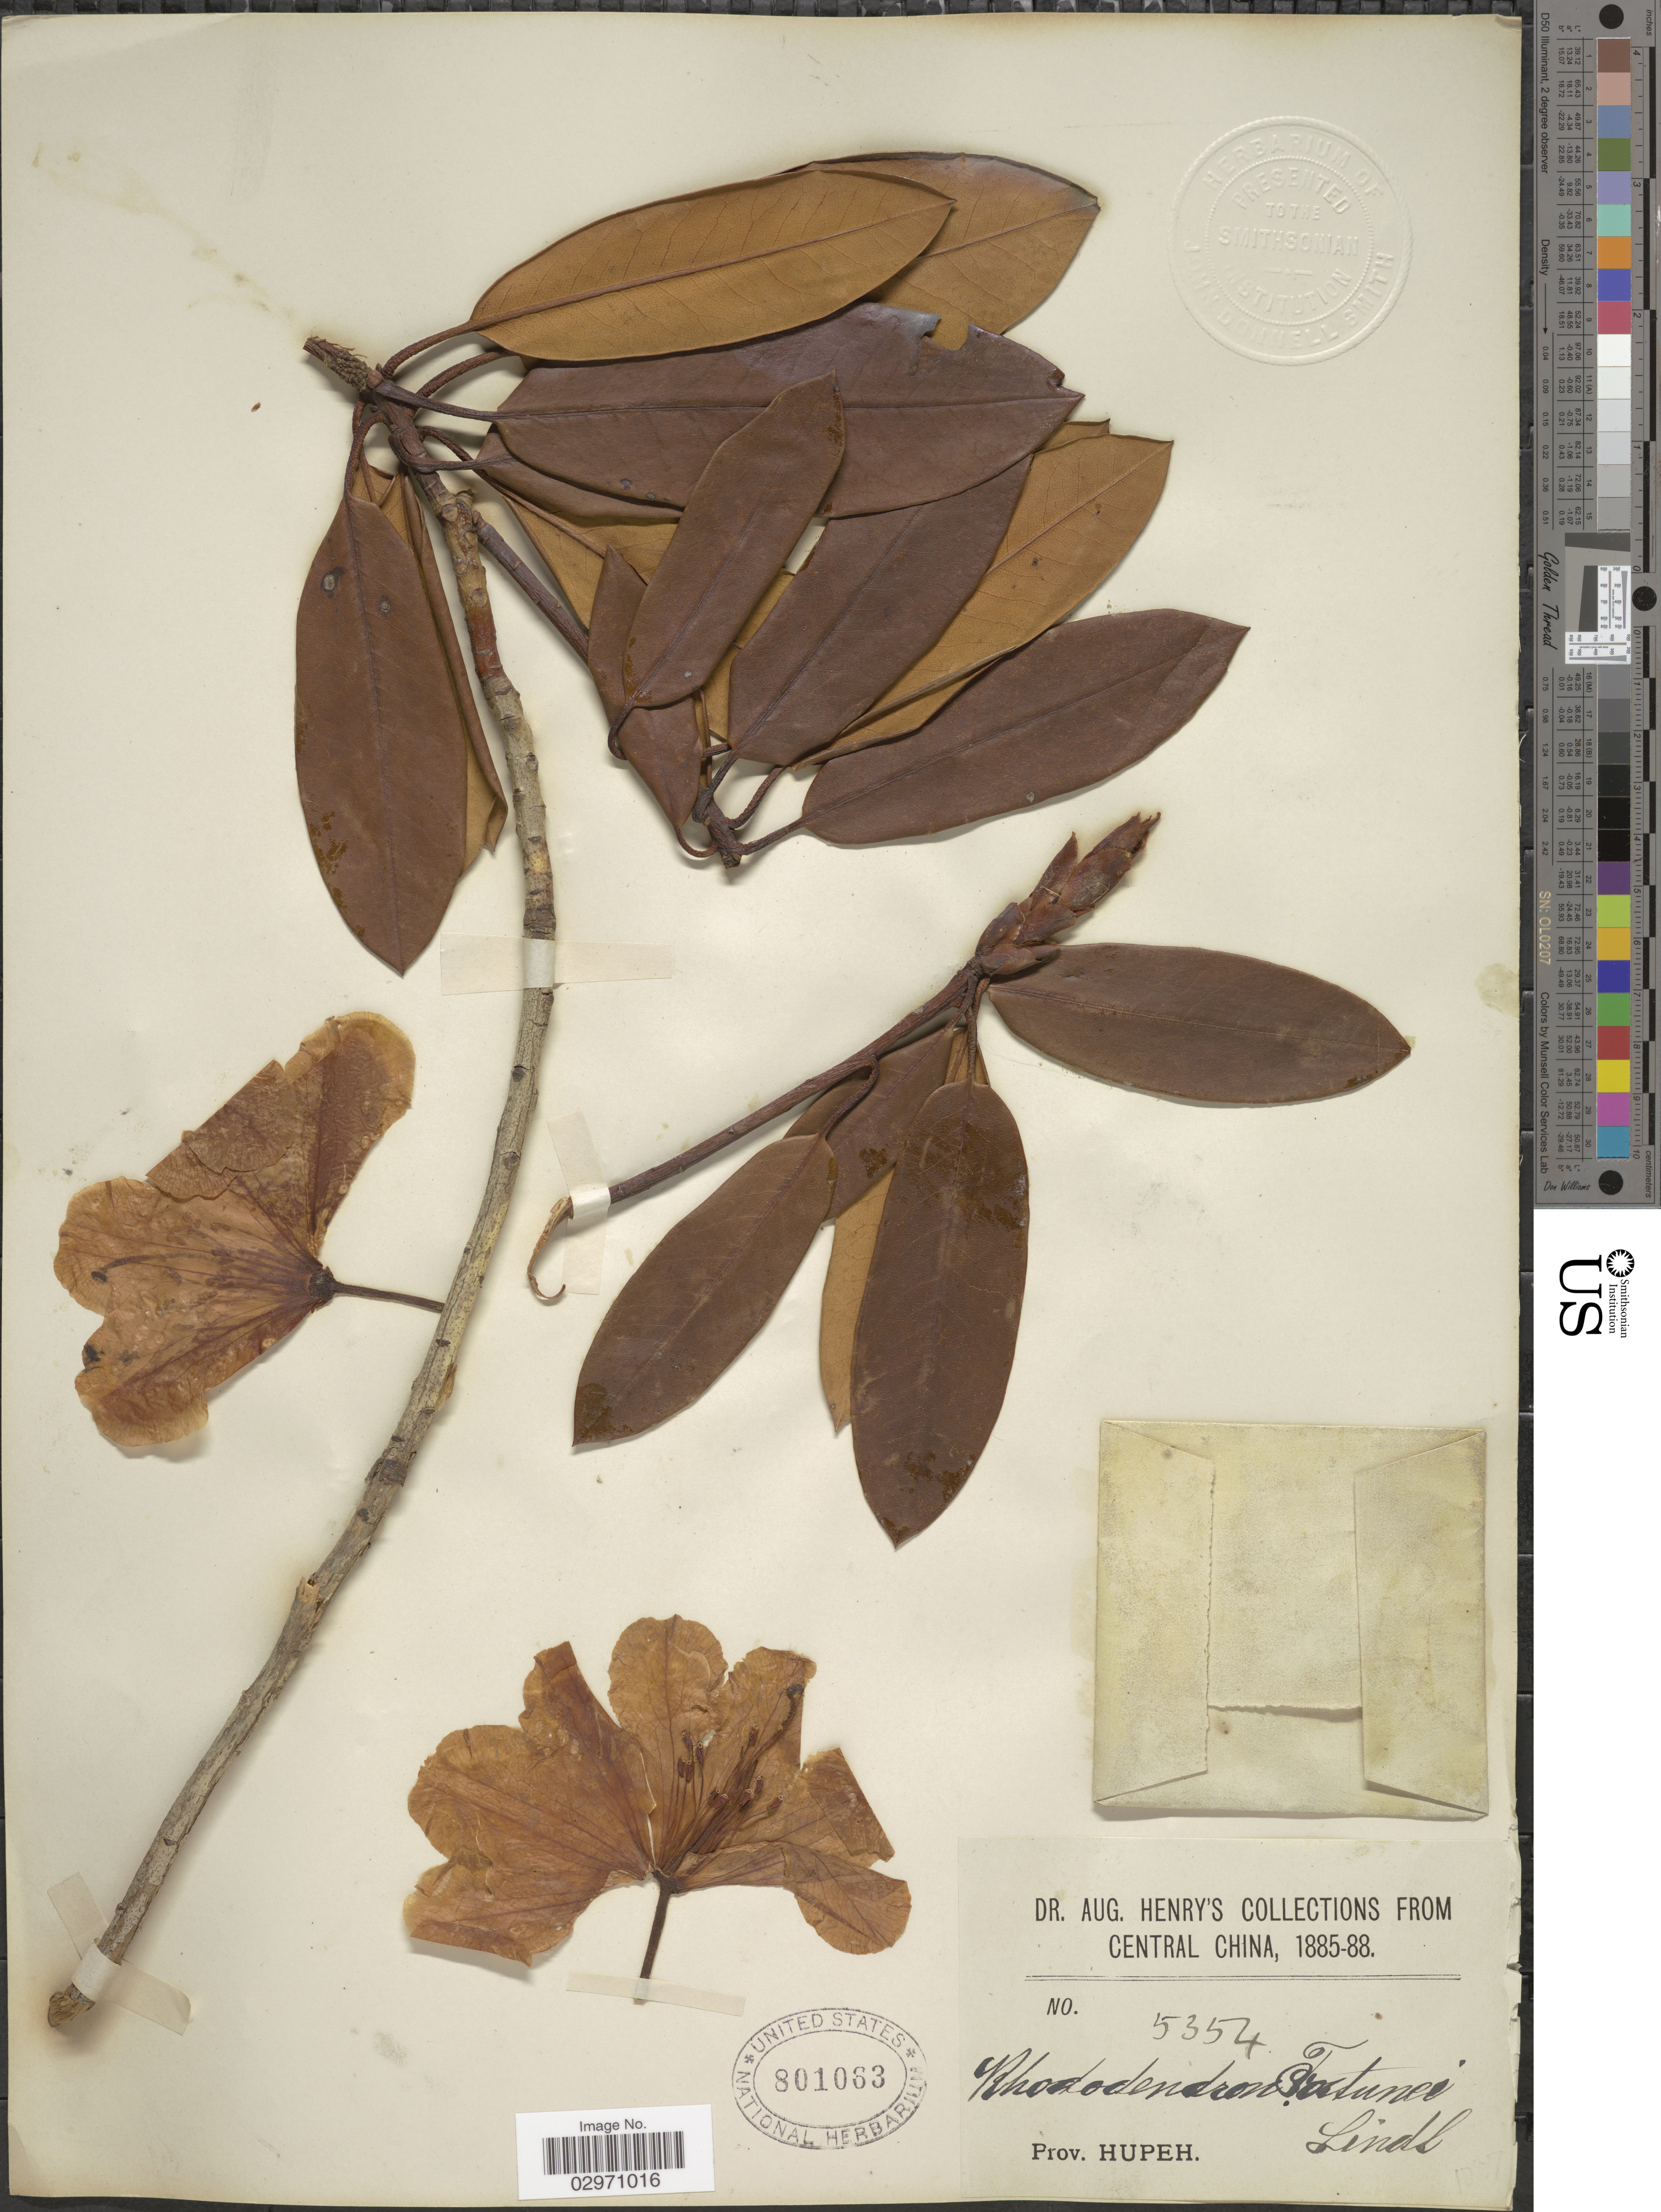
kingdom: Plantae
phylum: Tracheophyta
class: Magnoliopsida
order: Ericales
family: Ericaceae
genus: Rhododendron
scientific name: Rhododendron fortunei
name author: Lindl.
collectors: A. Henry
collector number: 5354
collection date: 1885/1888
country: China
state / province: Hubei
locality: Central China. Prov. Hupeh.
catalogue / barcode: US 801063